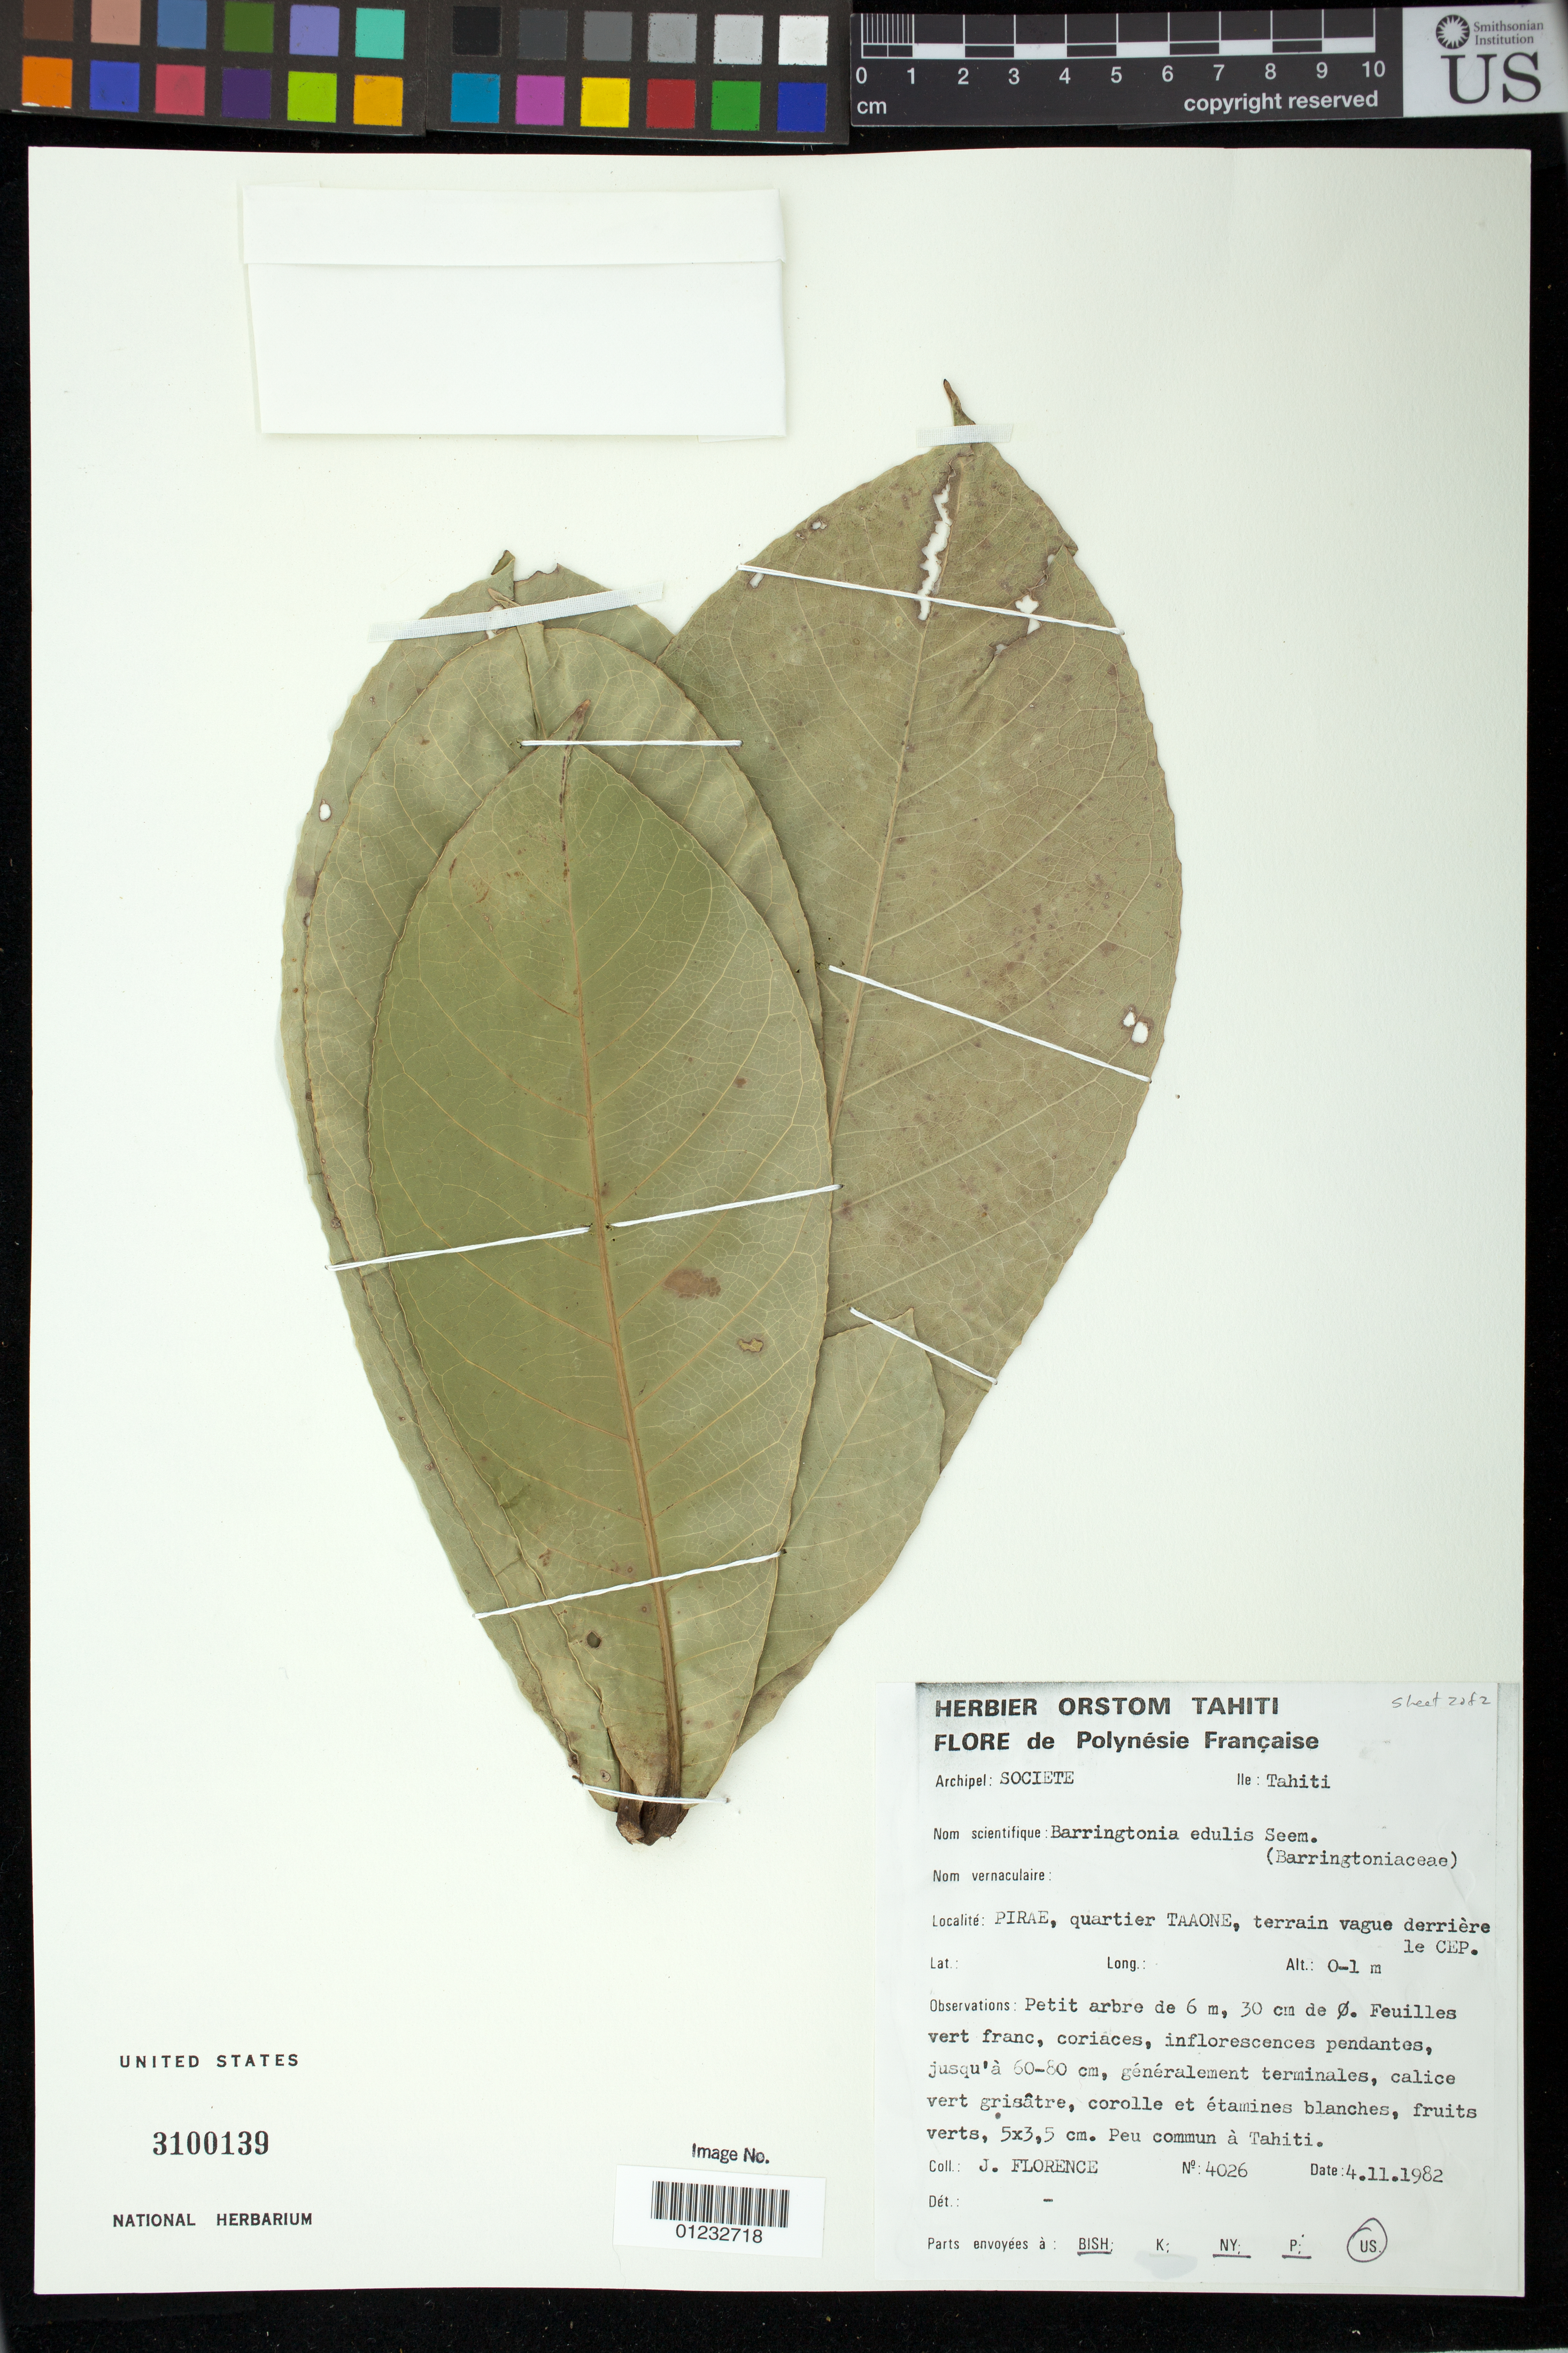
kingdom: Plantae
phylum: Tracheophyta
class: Magnoliopsida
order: Ericales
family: Lecythidaceae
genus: Barringtonia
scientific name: Barringtonia edulis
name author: Seem.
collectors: J. Florence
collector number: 4026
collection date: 1982-11-04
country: French Polynesia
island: Tahiti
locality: Pirae, quartier Taaone, terrain vague derrière le CEP.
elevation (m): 0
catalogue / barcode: US 3100139